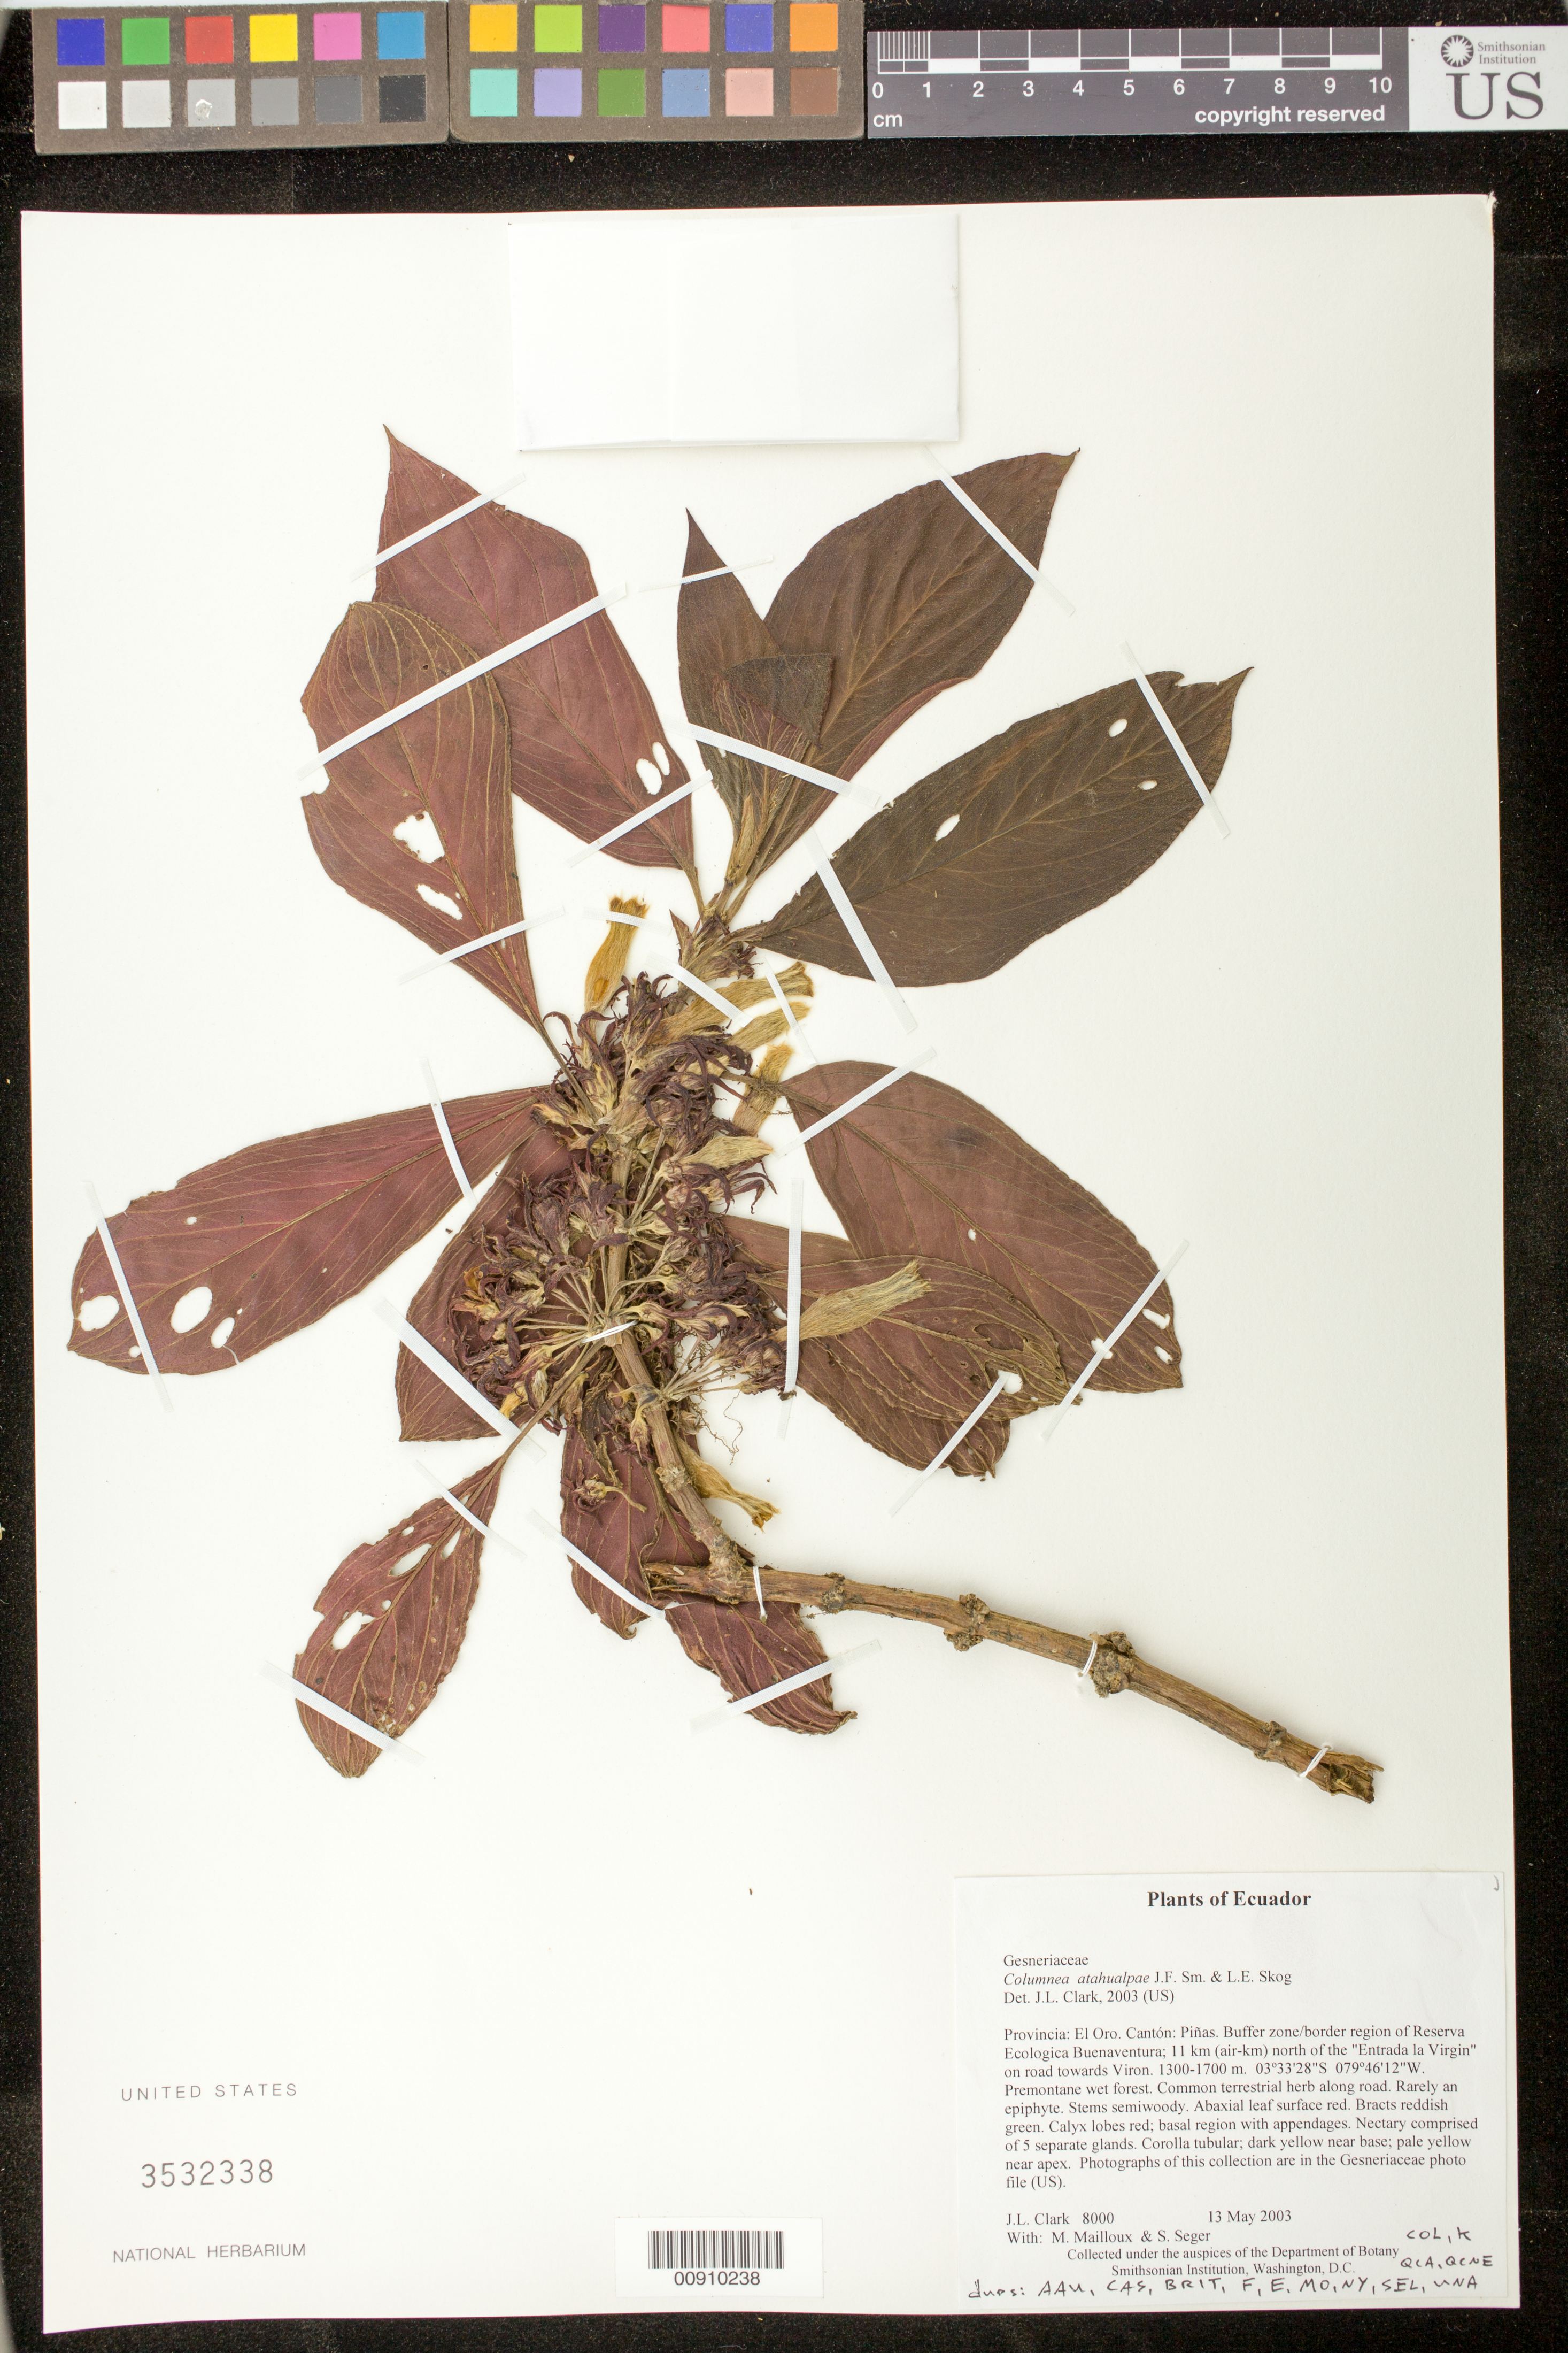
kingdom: Plantae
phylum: Tracheophyta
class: Magnoliopsida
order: Lamiales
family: Gesneriaceae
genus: Columnea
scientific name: Columnea atahualpae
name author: J.F. Sm. & L.E. Skog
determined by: Clark, J. L., (SEL), The Marie Selby Botanical Garden (UNITED STATES)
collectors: J. L. Clark, M. Mailloux & S. Seger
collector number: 8000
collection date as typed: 13 May 2003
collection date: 2003-05-13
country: Ecuador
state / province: El Oro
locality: Piñas. Buffer zone/border region of Reserva Ecologica Buenaventura; 11 km (air-km) north of the "Entrada la Virgin" on road towards Viron.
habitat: Premontane wet forest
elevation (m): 1300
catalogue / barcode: US 3532338